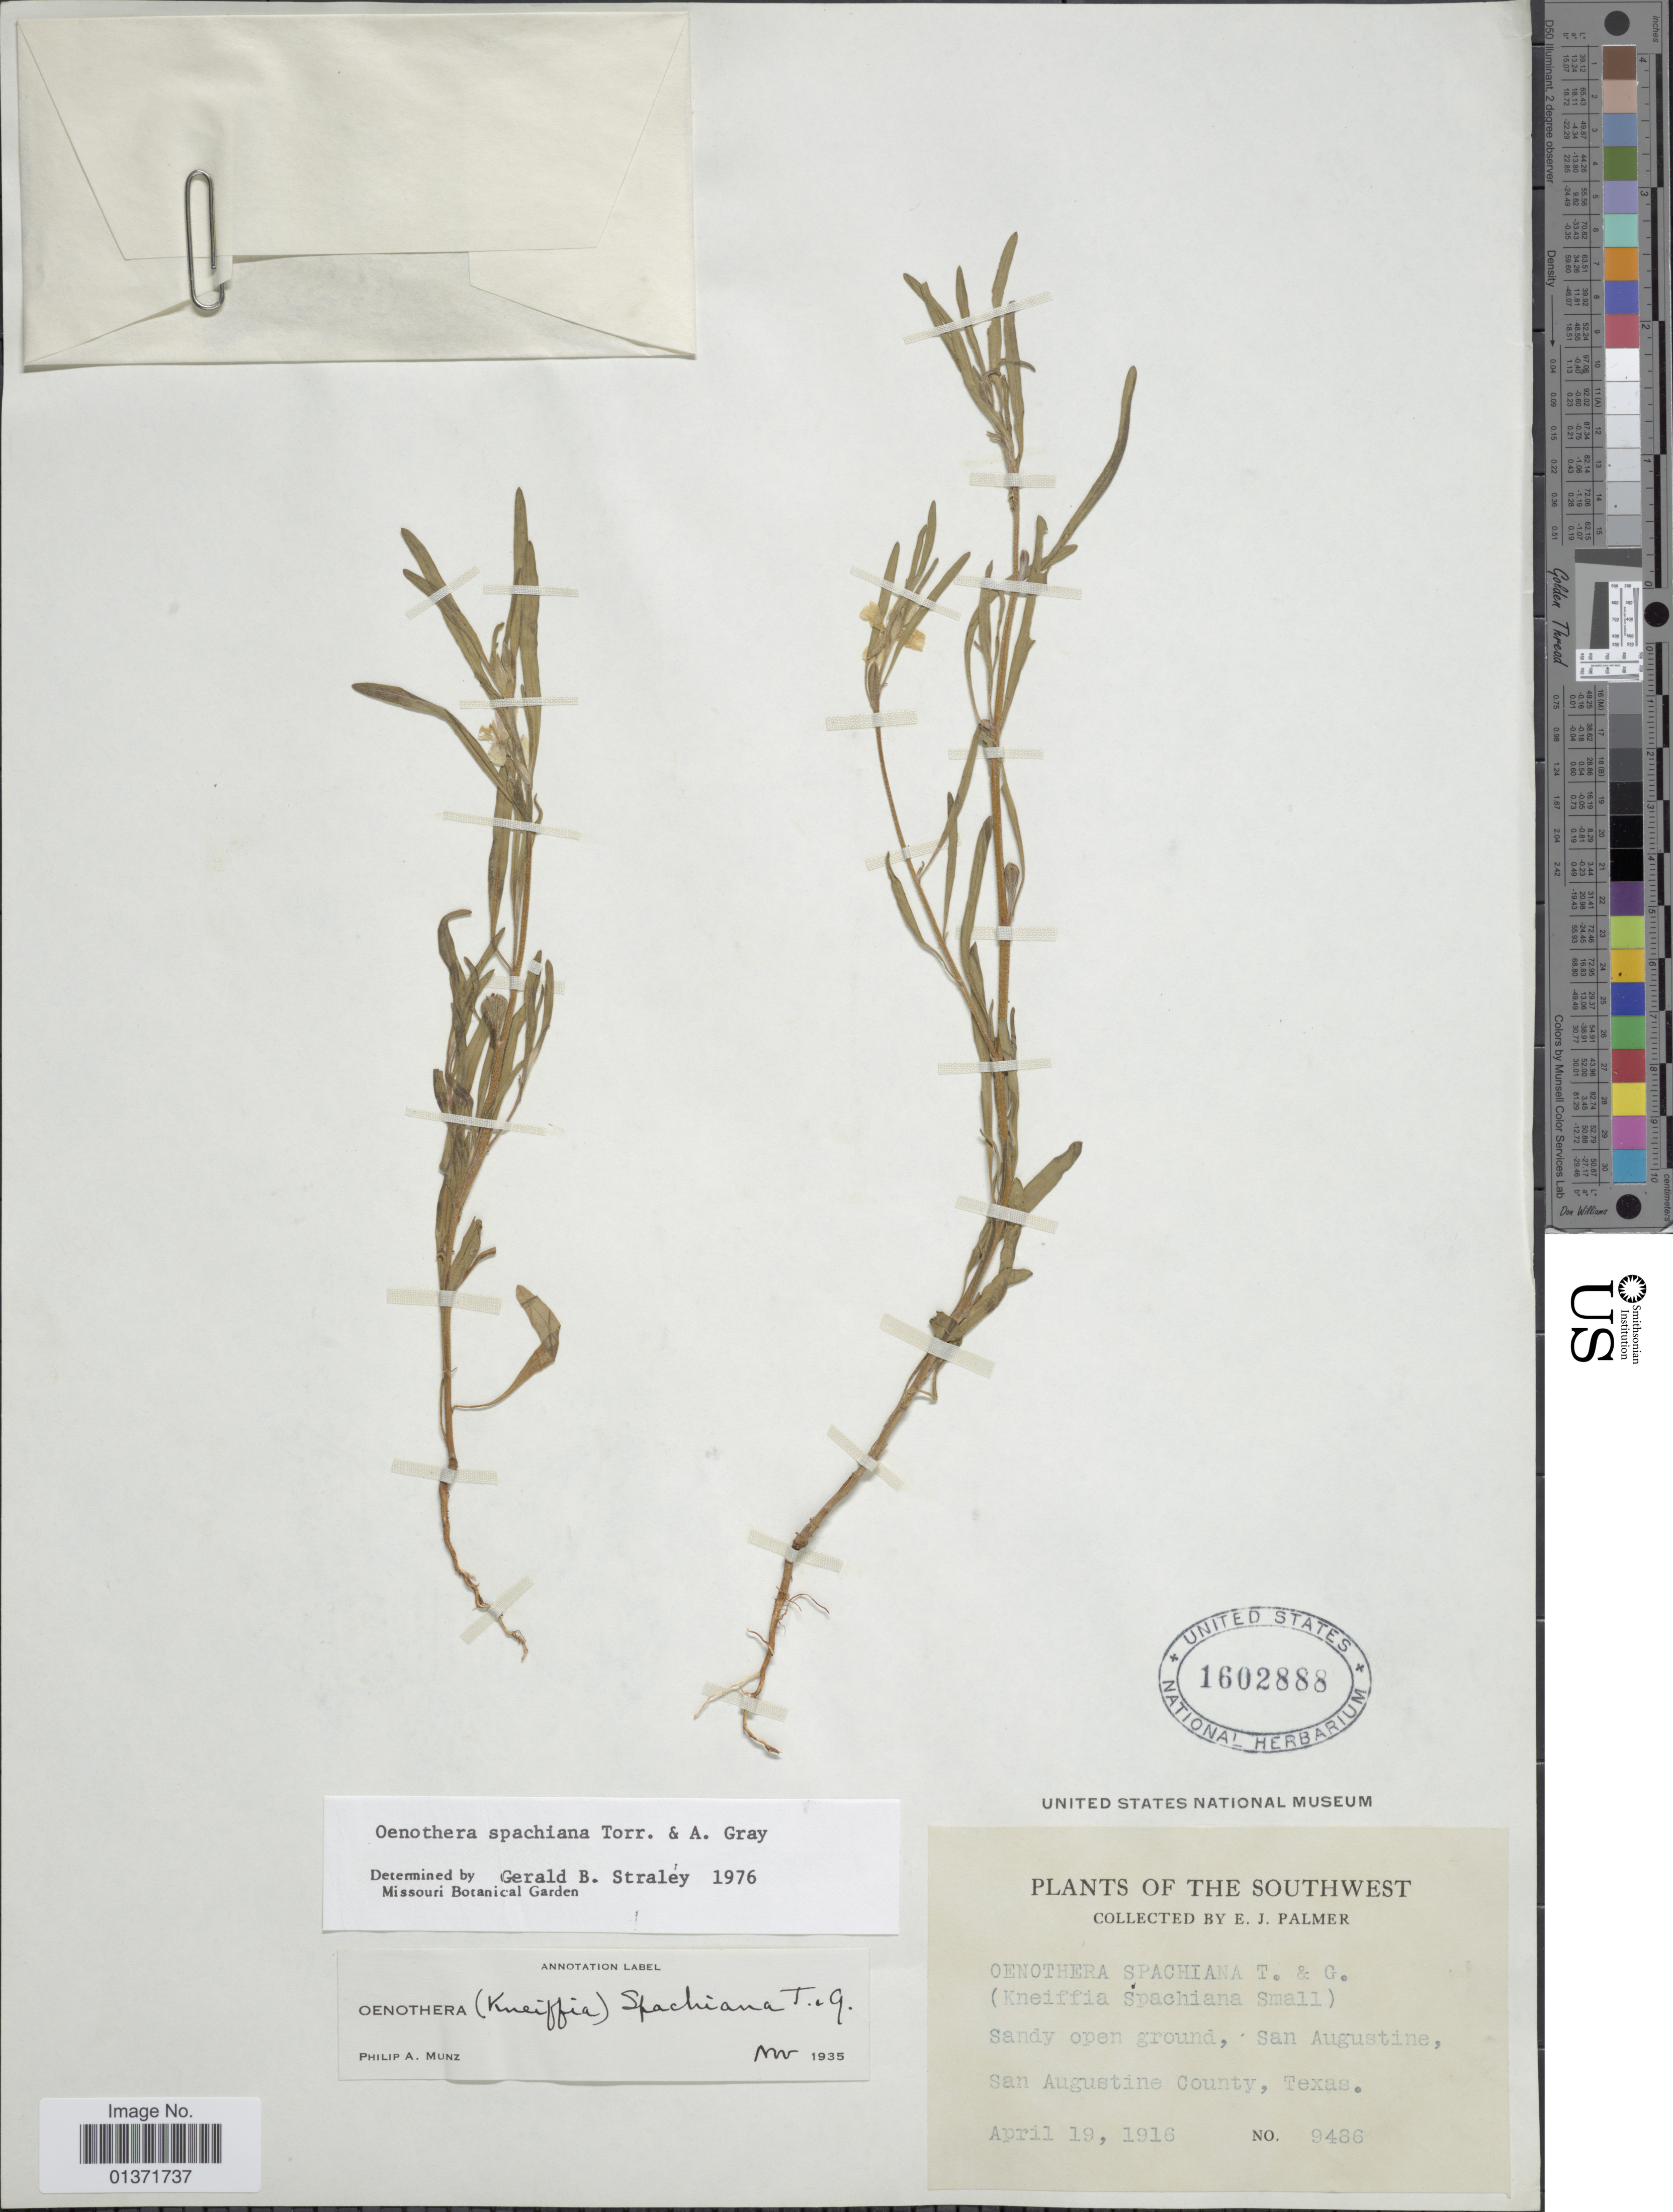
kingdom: Plantae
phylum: Tracheophyta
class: Magnoliopsida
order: Myrtales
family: Onagraceae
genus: Oenothera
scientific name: Oenothera spachiana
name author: Torr. & A. Gray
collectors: E. J. Palmer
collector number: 9486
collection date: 1916-04-19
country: United States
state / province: Texas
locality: Southwest, San Augustine County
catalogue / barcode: US 1602888